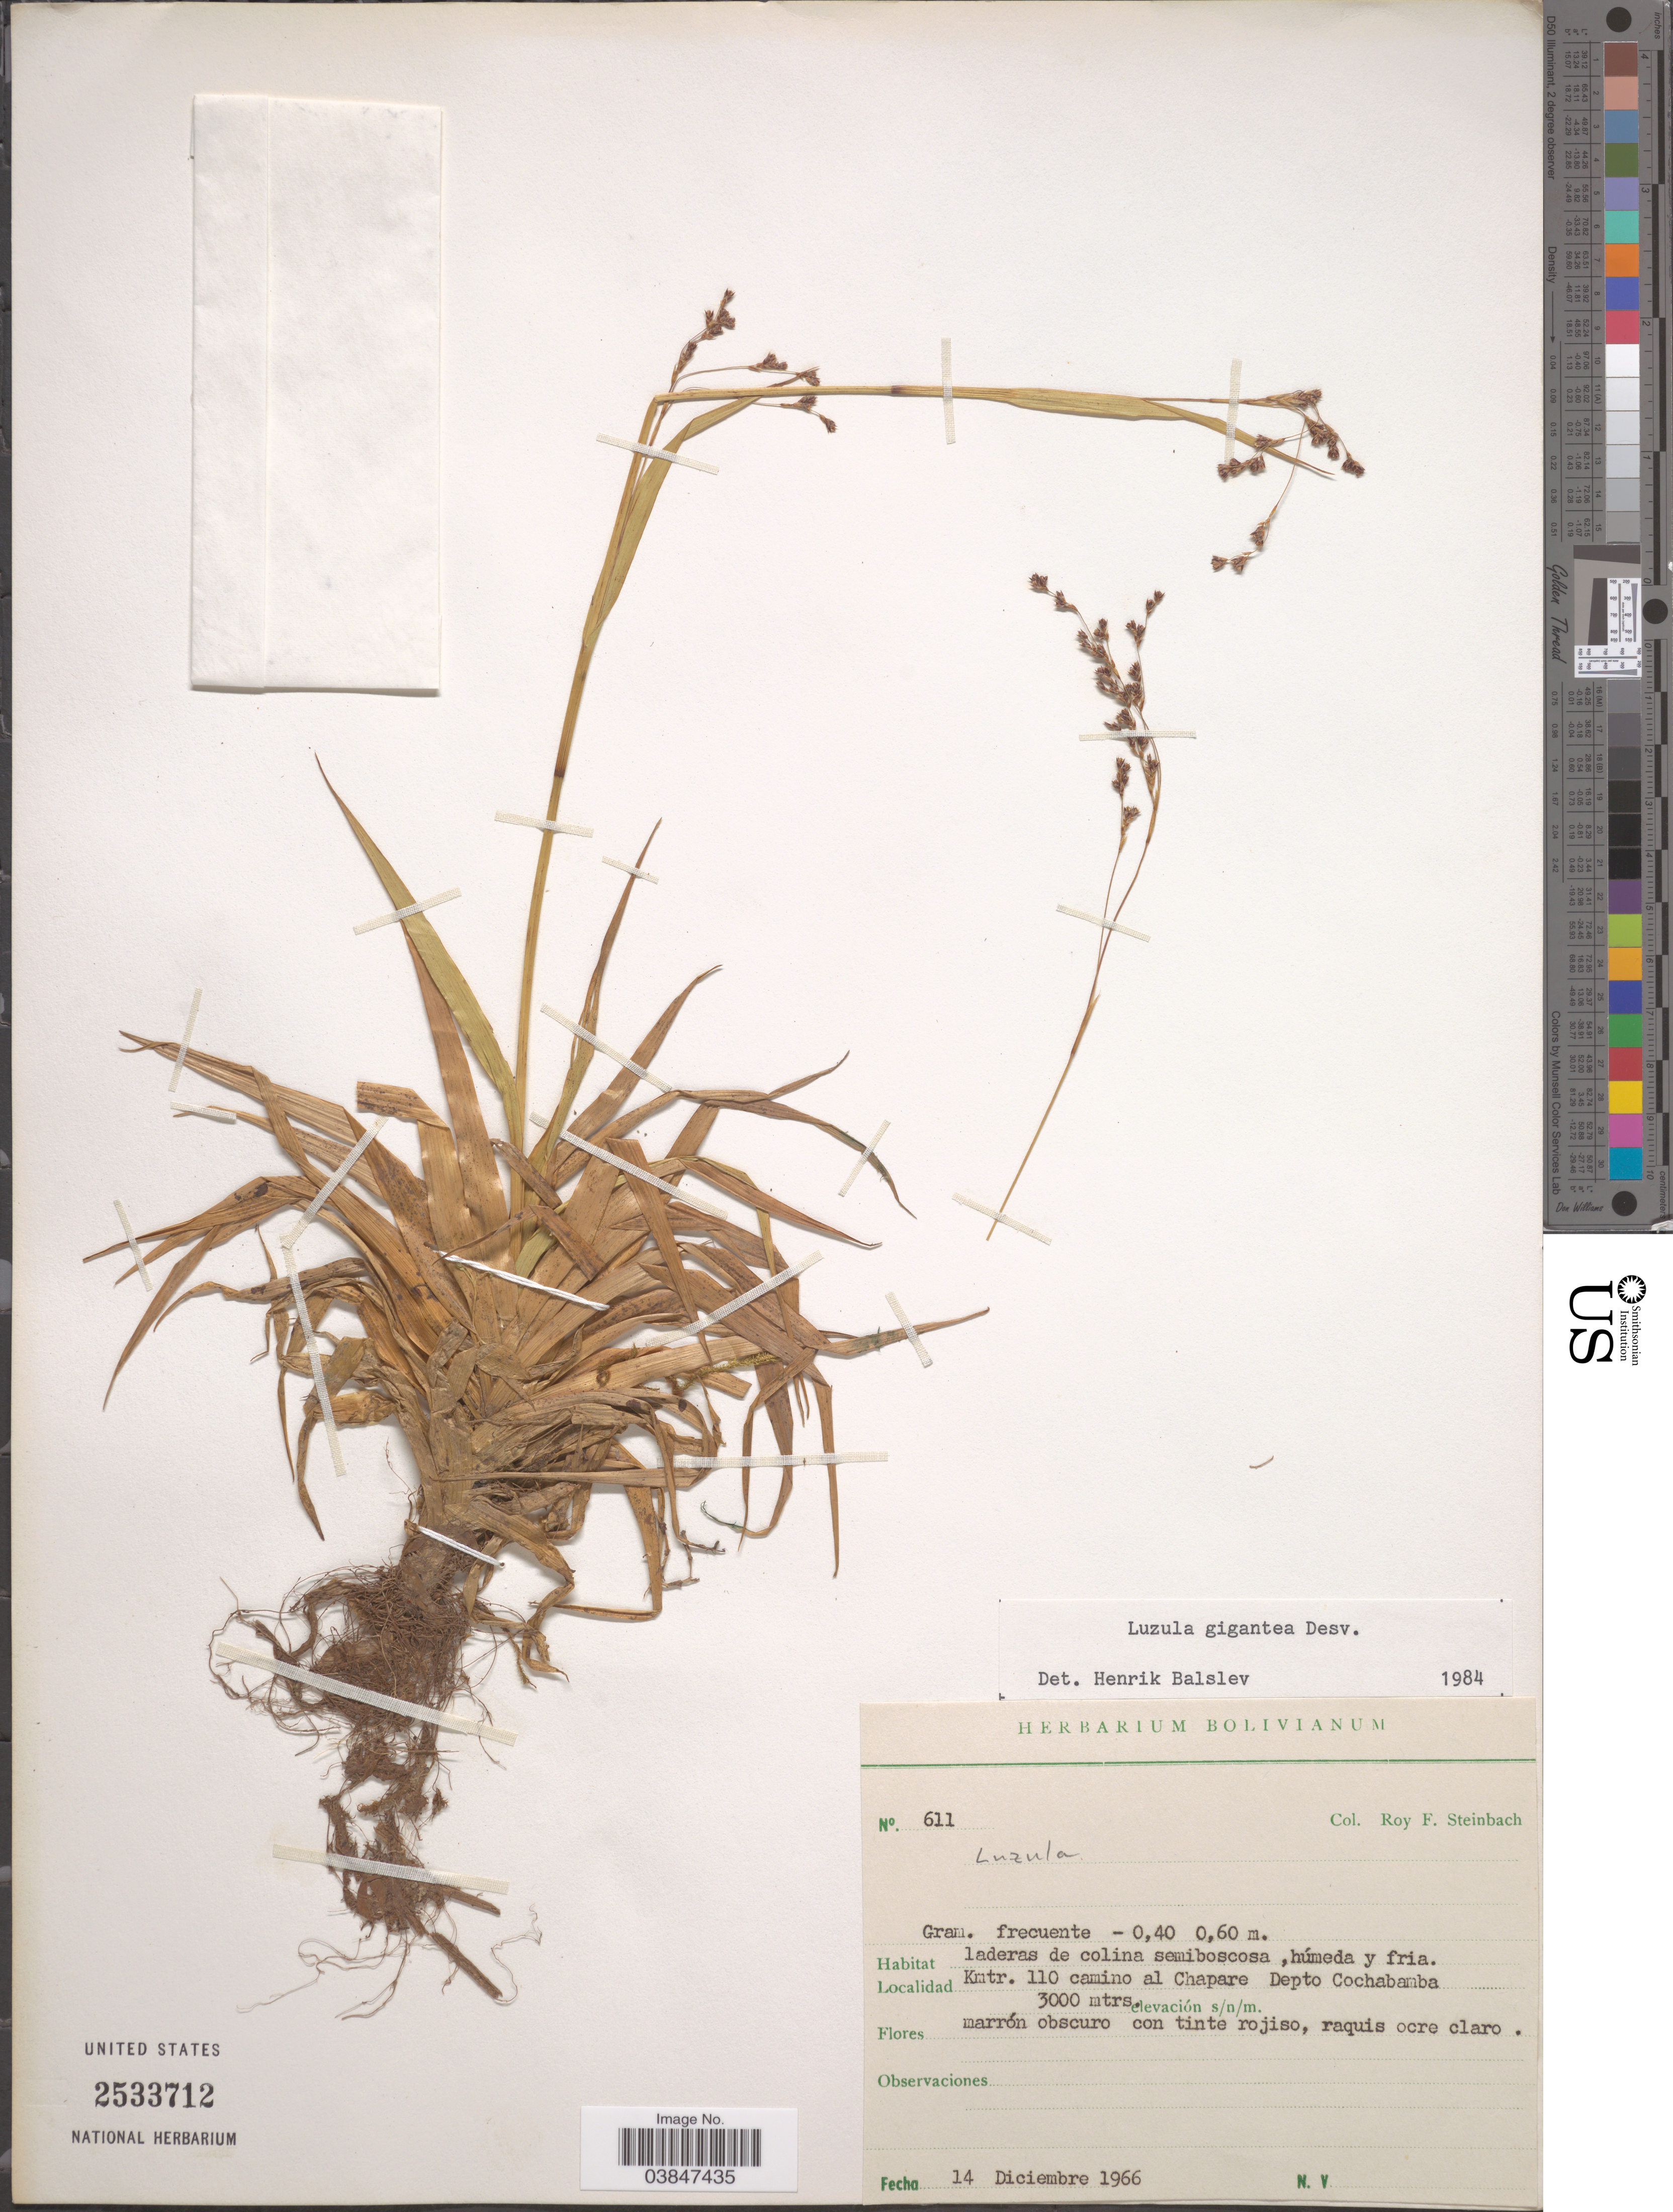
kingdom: Plantae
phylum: Tracheophyta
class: Liliopsida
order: Poales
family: Juncaceae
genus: Luzula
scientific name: Luzula gigantea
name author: Desv.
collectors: R. F. Steinbach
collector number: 611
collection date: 1966-12-14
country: Bolivia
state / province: Cochabamba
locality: Kmtr. 110 camino al Chapare Depto Cochabamba.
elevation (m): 3000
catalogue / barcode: US 2533712